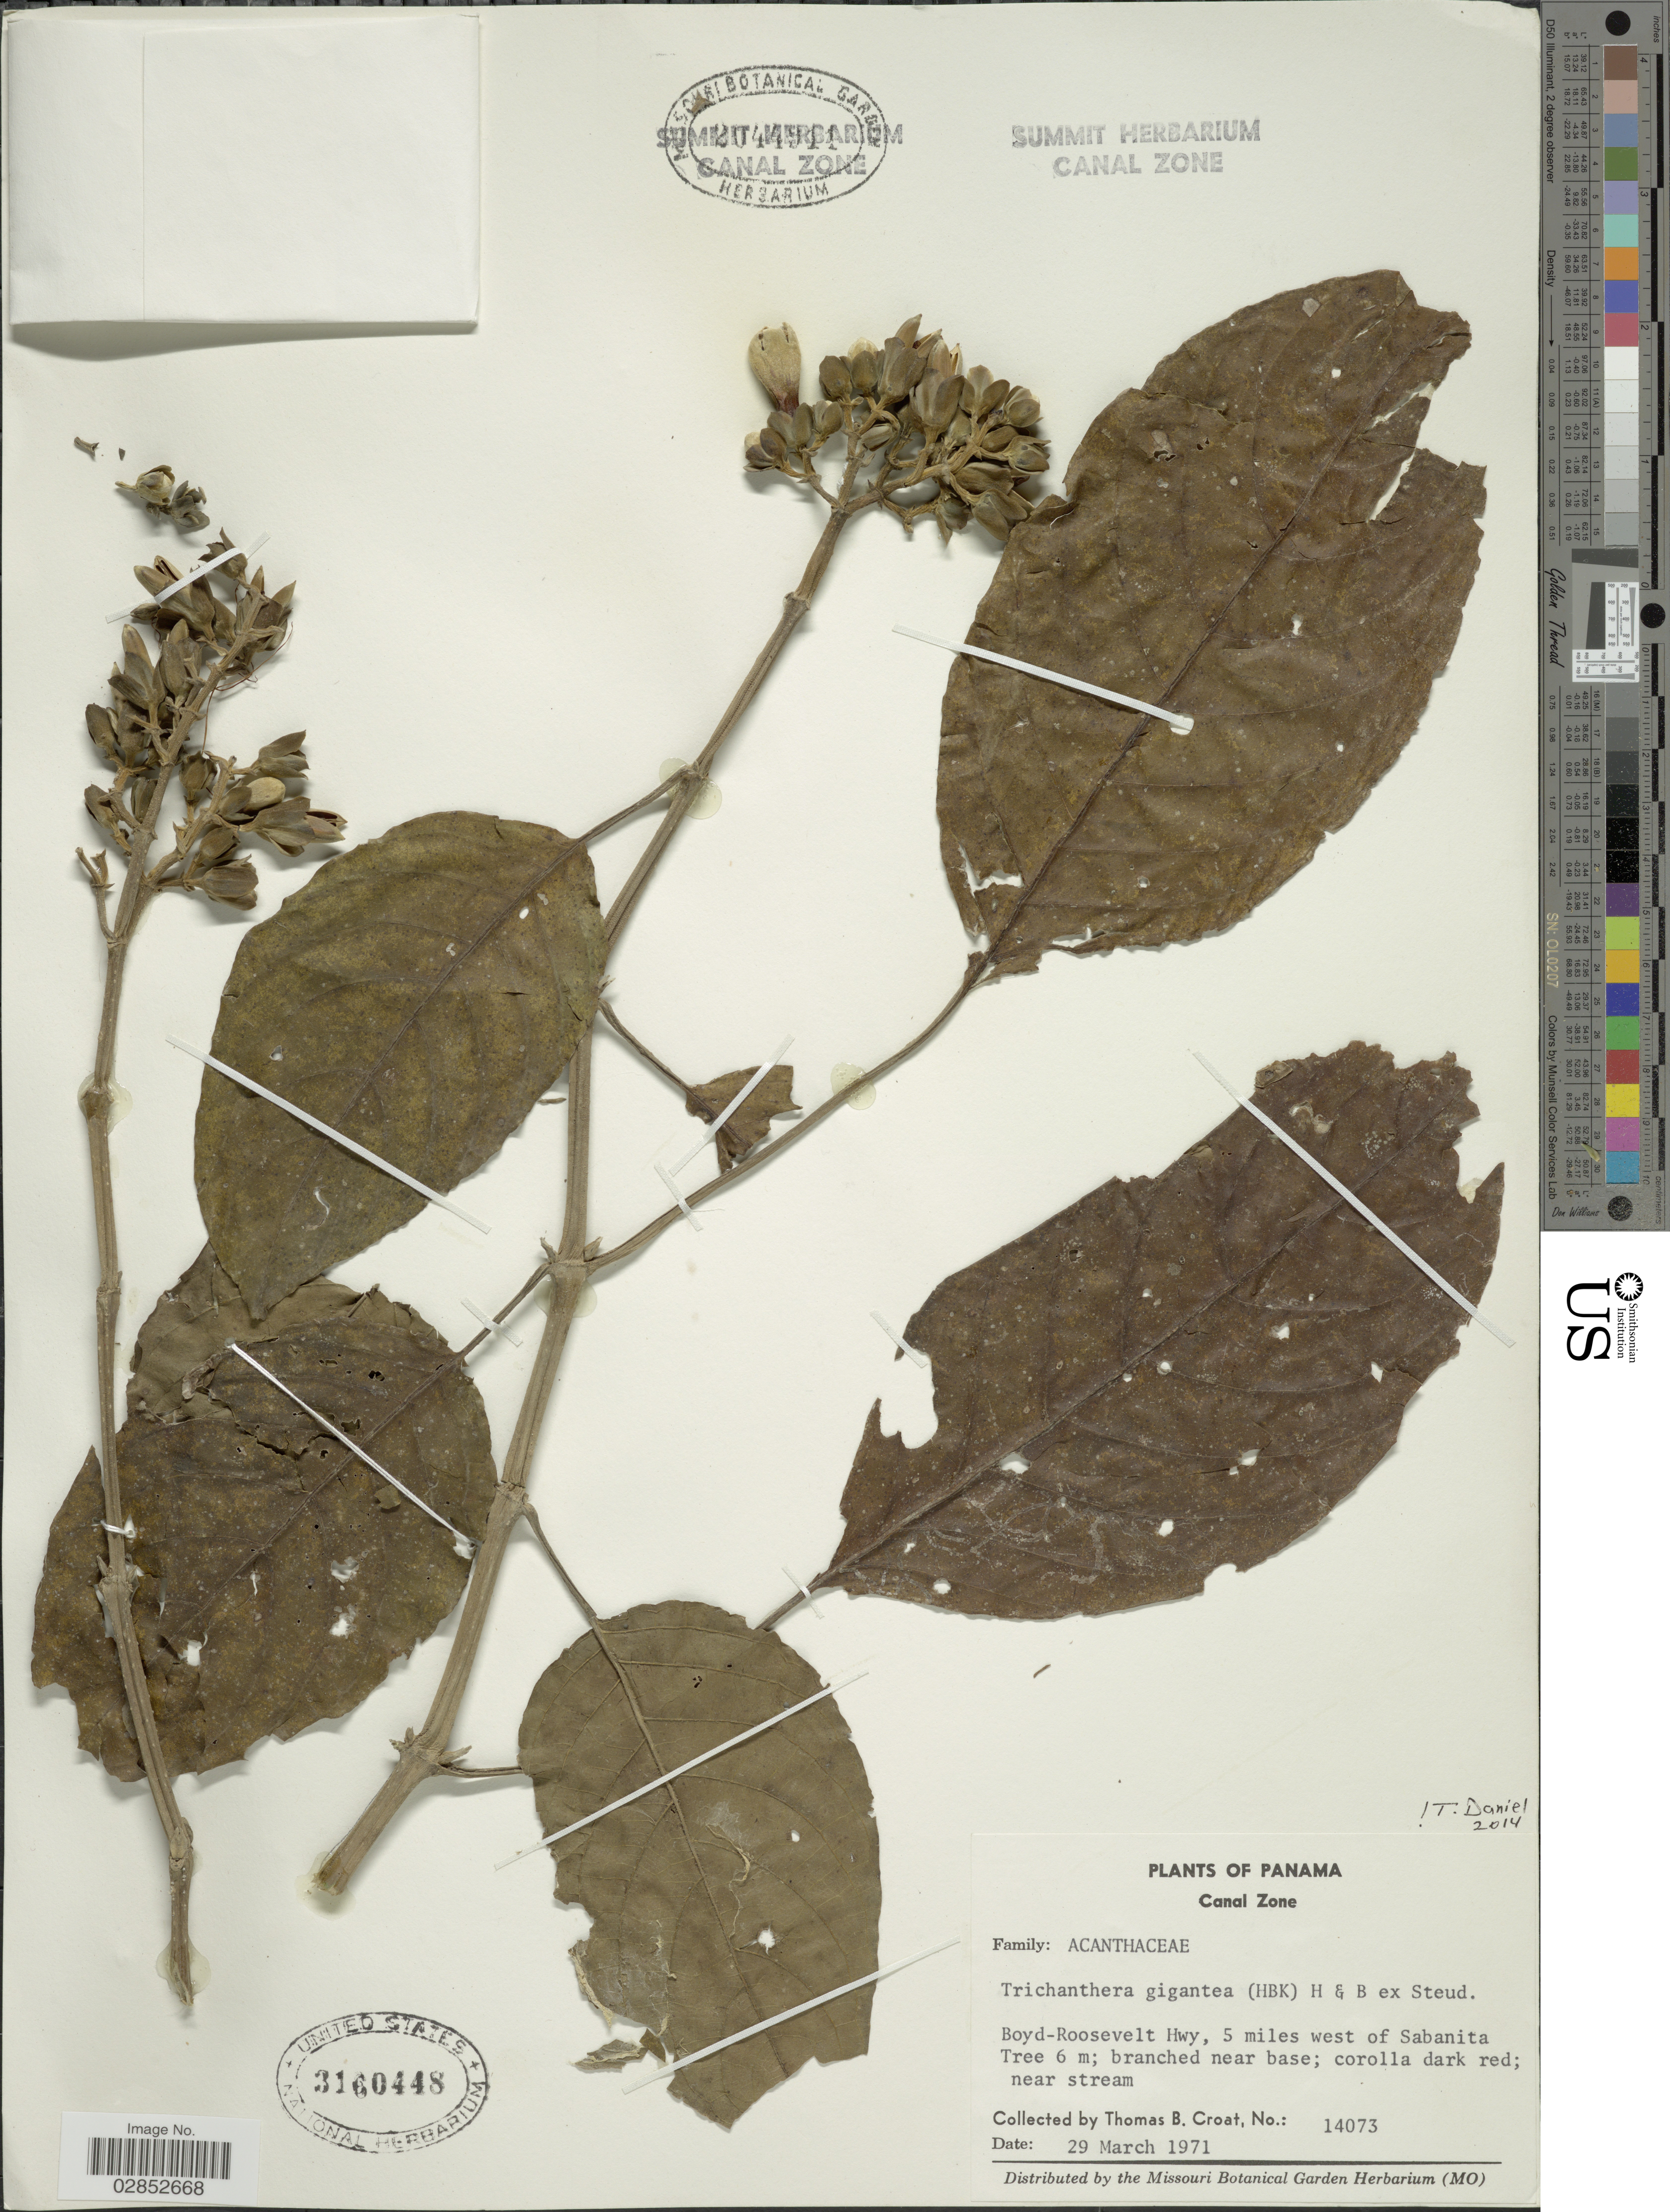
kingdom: Plantae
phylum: Tracheophyta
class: Magnoliopsida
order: Lamiales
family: Acanthaceae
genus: Trichanthera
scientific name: Trichanthera gigantea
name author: (Bonpl.) Nees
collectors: T. B. Croat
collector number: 14073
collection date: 1971-03-29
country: Panama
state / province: Colón / Panamá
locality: Canal Zone, Boyd-Roosevelt Hwy, 5 miles west of Sabanita.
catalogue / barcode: US 3160448